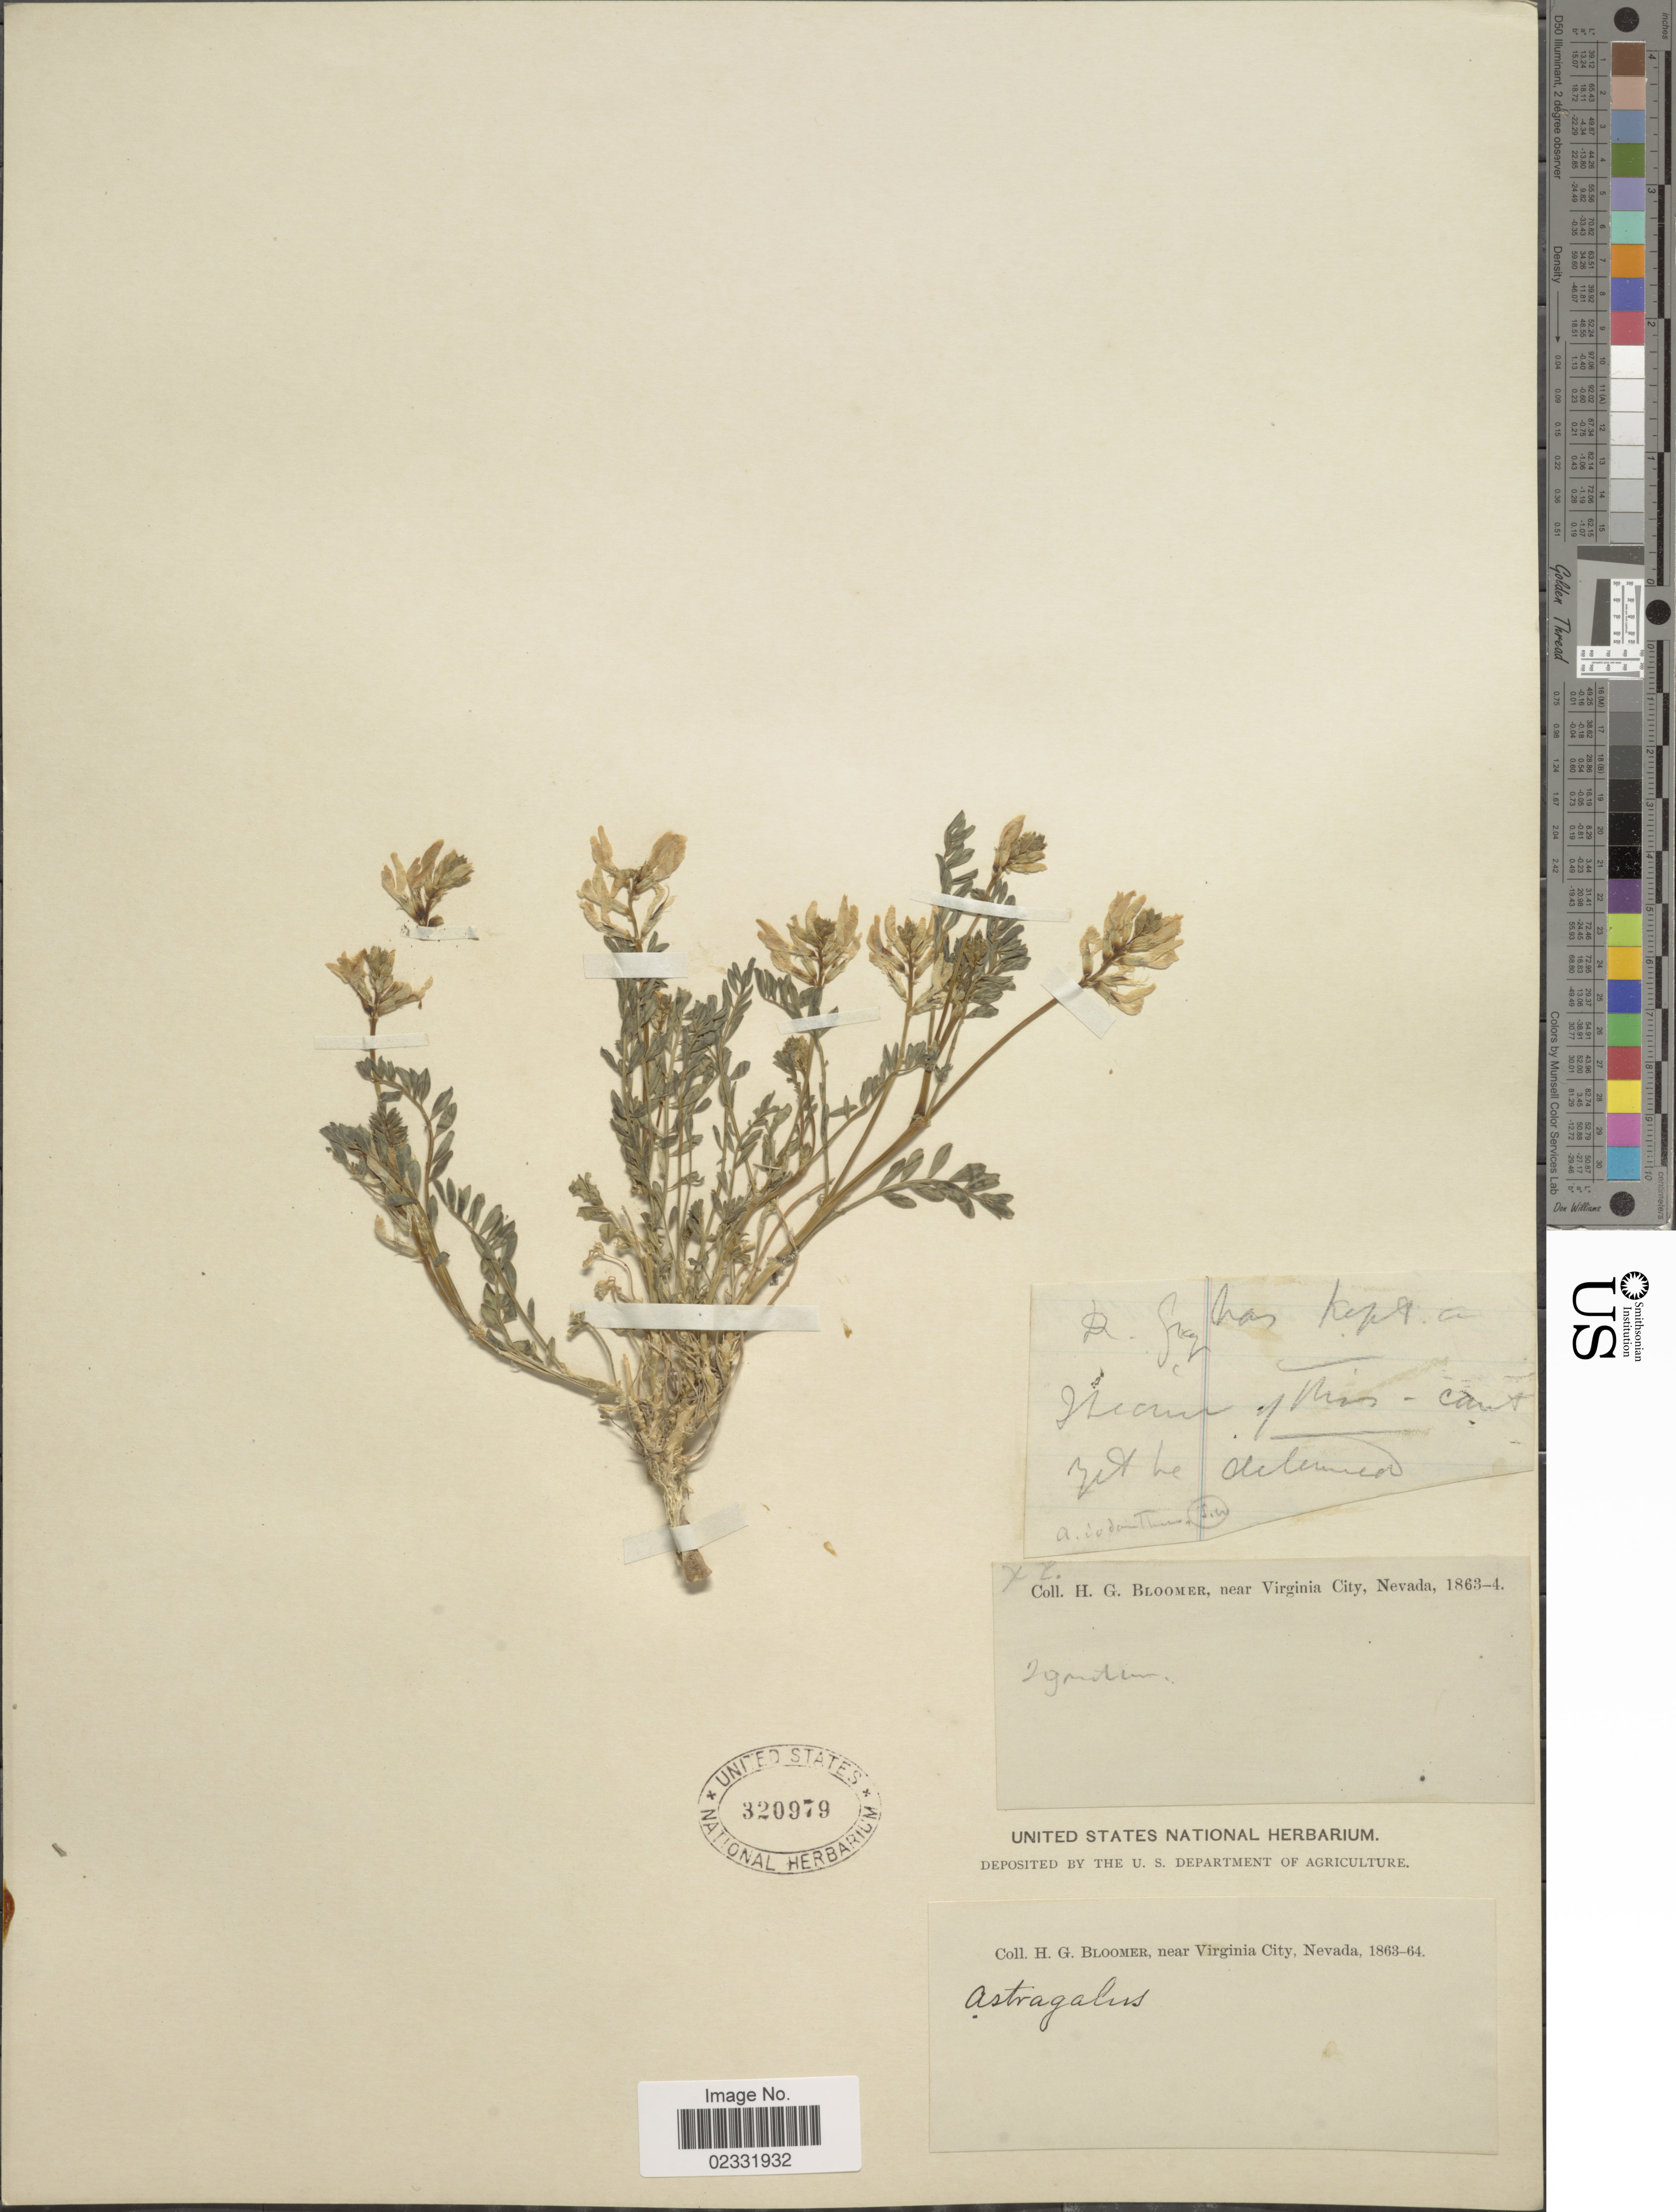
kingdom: Plantae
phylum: Tracheophyta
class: Magnoliopsida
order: Fabales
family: Fabaceae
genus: Astragalus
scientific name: Astragalus iodanthus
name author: S. Watson in C. King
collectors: H. Bloomer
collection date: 1863/1864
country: United States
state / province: Nevada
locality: Near Virginia City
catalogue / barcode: US 320979